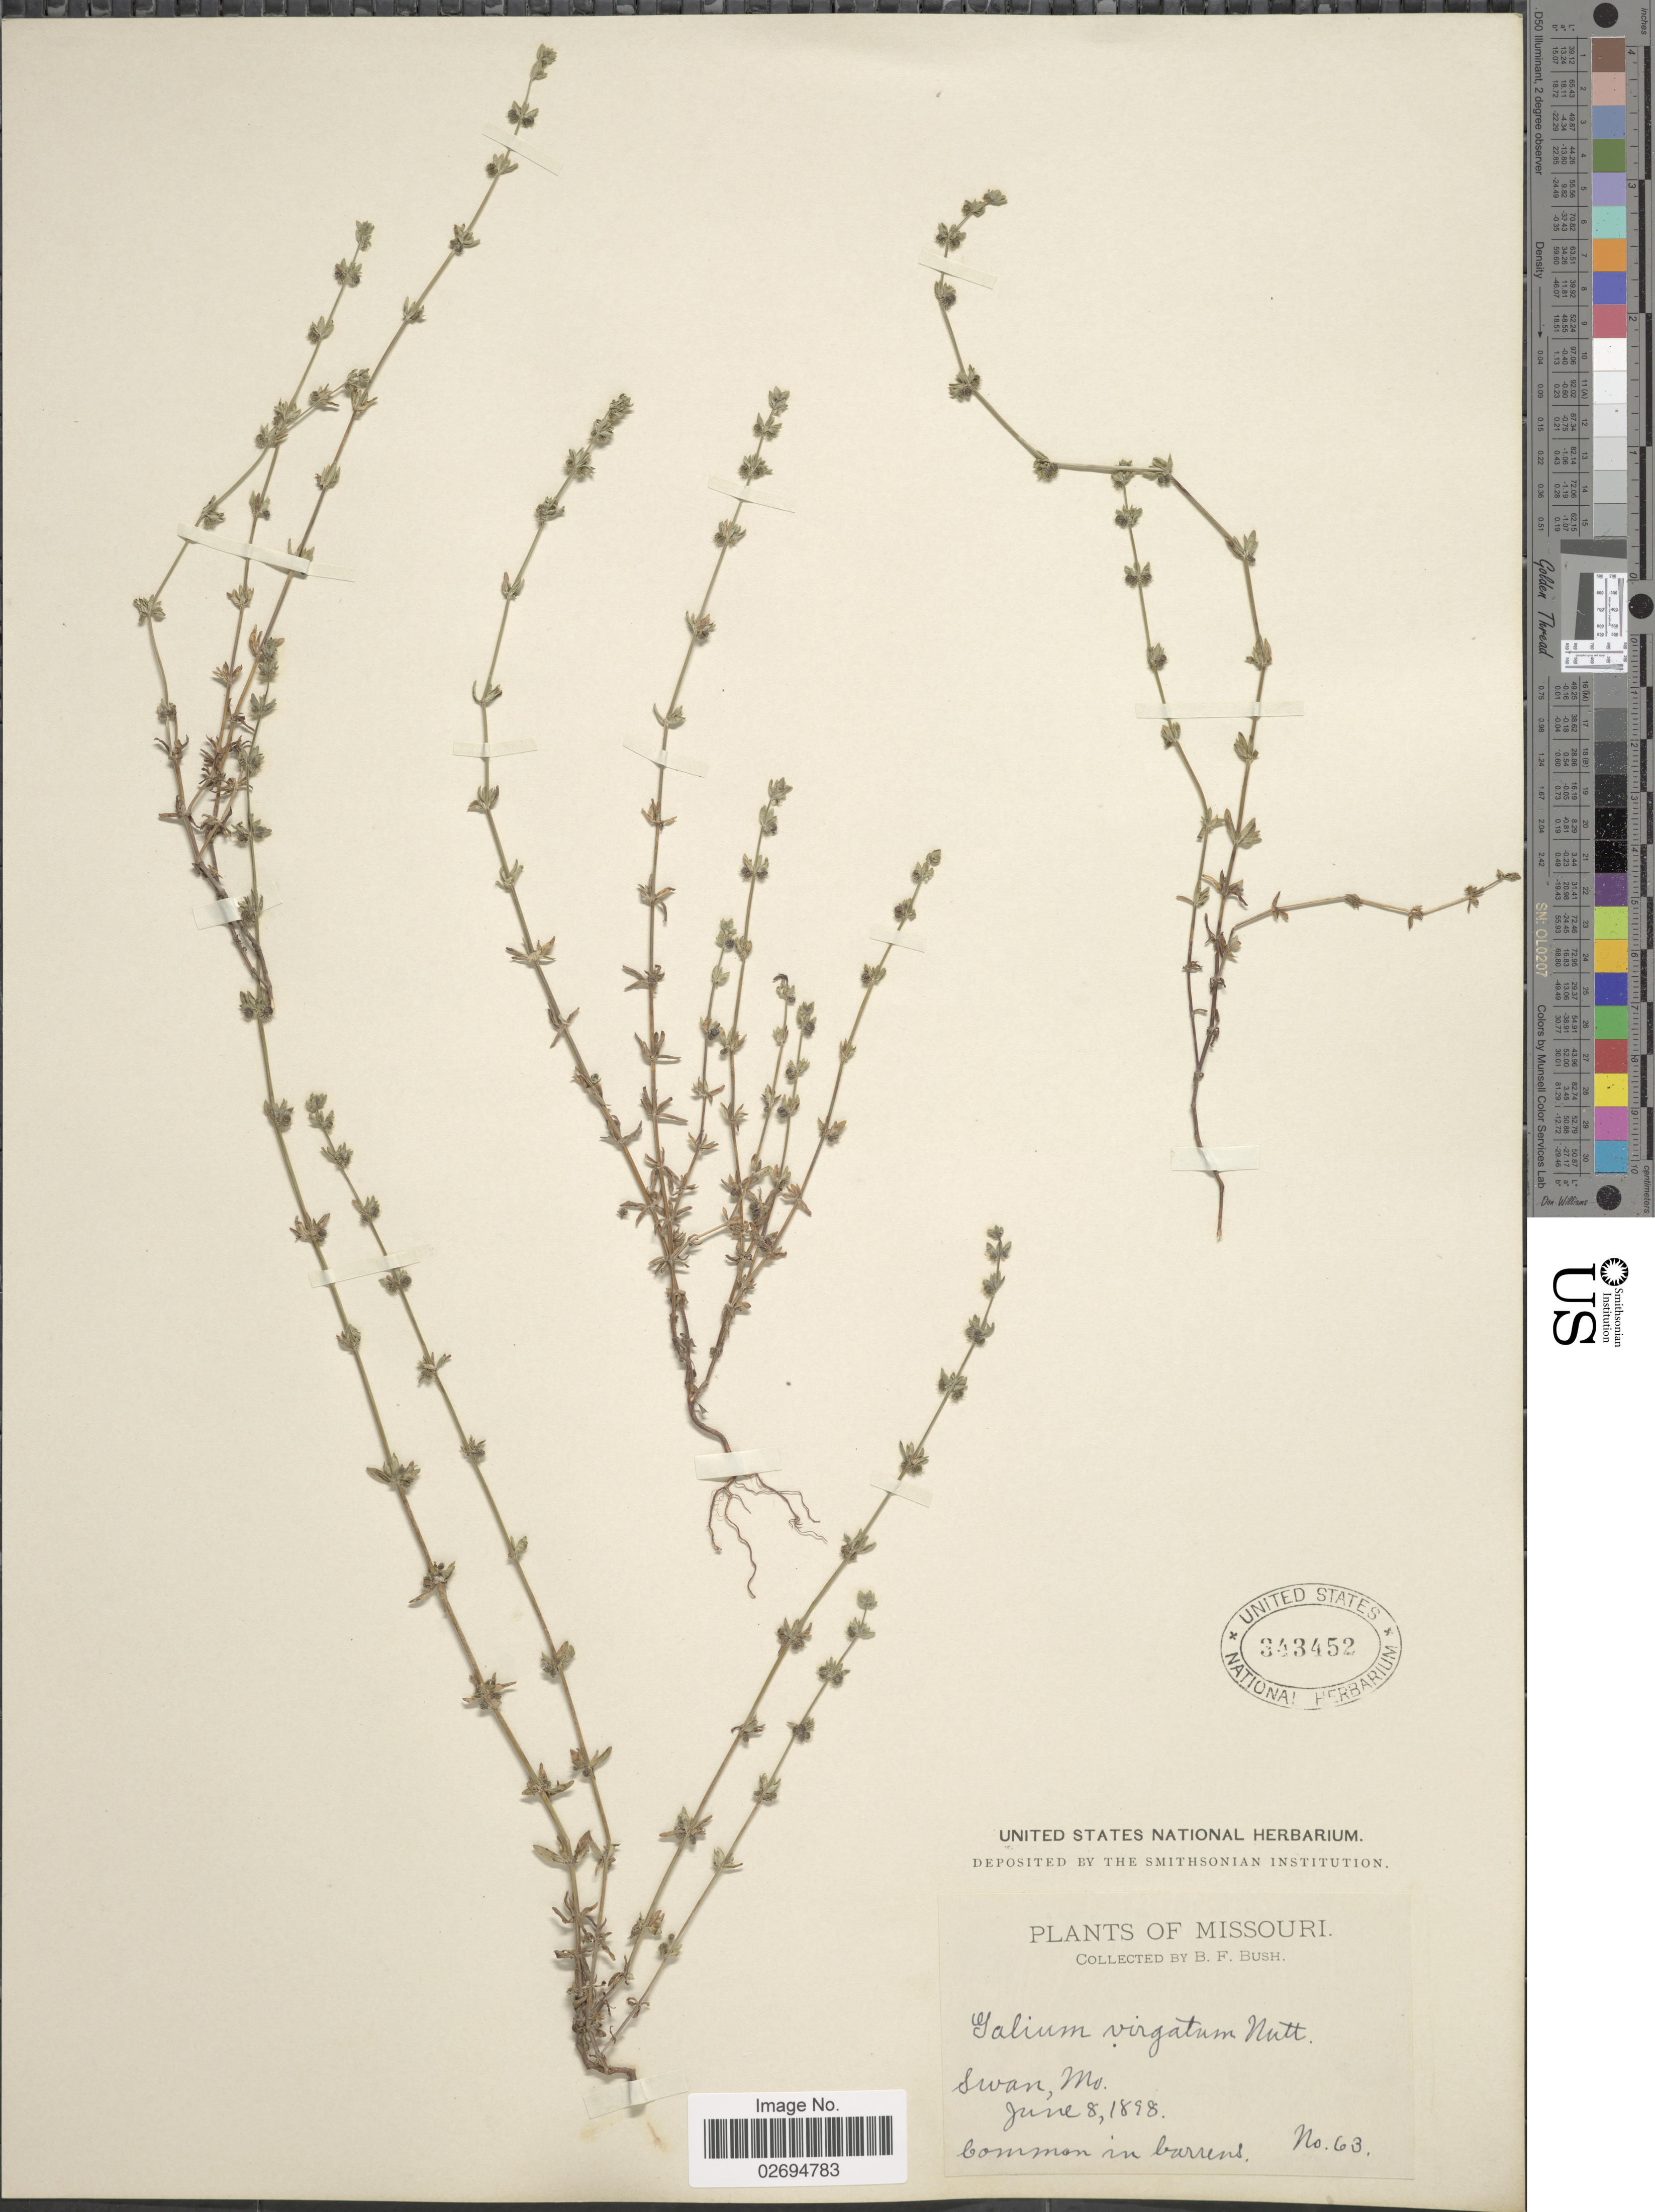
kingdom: Plantae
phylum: Tracheophyta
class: Magnoliopsida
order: Gentianales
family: Rubiaceae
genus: Galium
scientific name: Galium virgatum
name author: Nutt.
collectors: B. F. Bush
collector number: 63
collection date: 1898-06-08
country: United States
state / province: Missouri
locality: Swan, Common in barrens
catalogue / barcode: US 343452